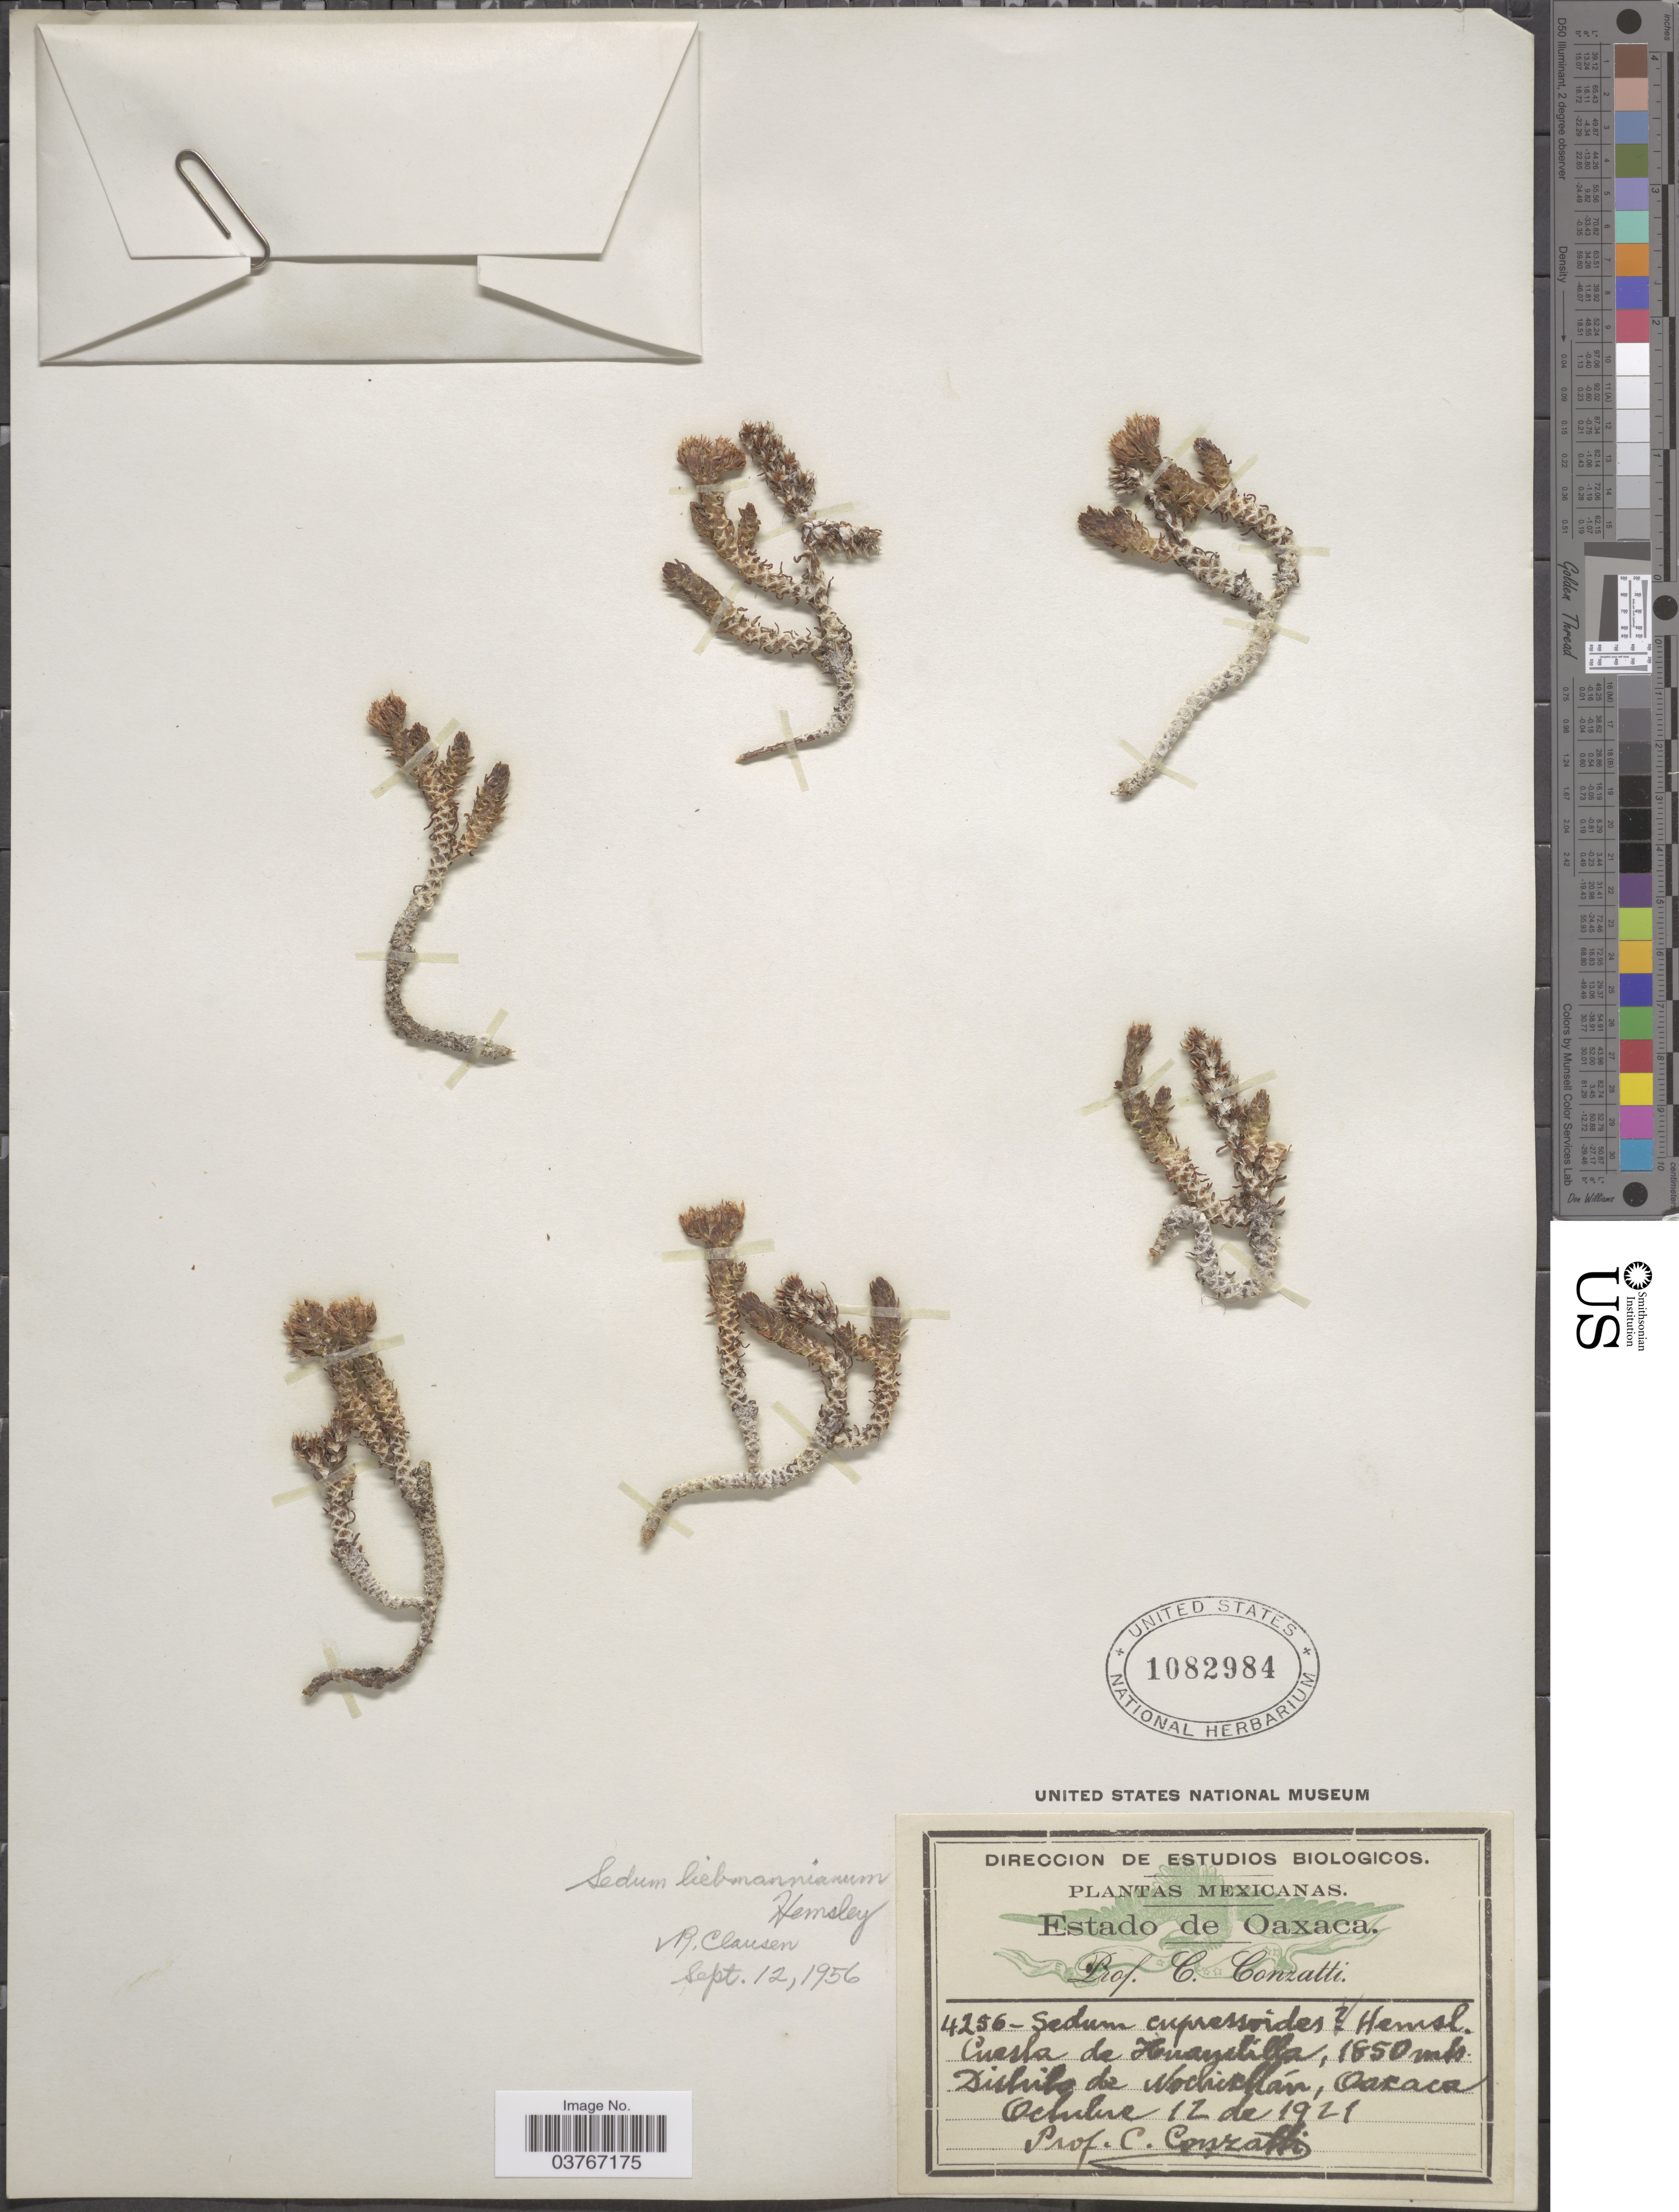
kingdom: Plantae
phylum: Tracheophyta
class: Magnoliopsida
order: Saxifragales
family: Crassulaceae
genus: Sedum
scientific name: Sedum liebmannianum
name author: Hemsl.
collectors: C. Conzatti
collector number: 4256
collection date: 1921-10-12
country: Mexico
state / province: Oaxaca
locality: Cuesta de Huauclilla, Distrito de Nochixtlan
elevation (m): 1850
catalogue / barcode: US 1082984